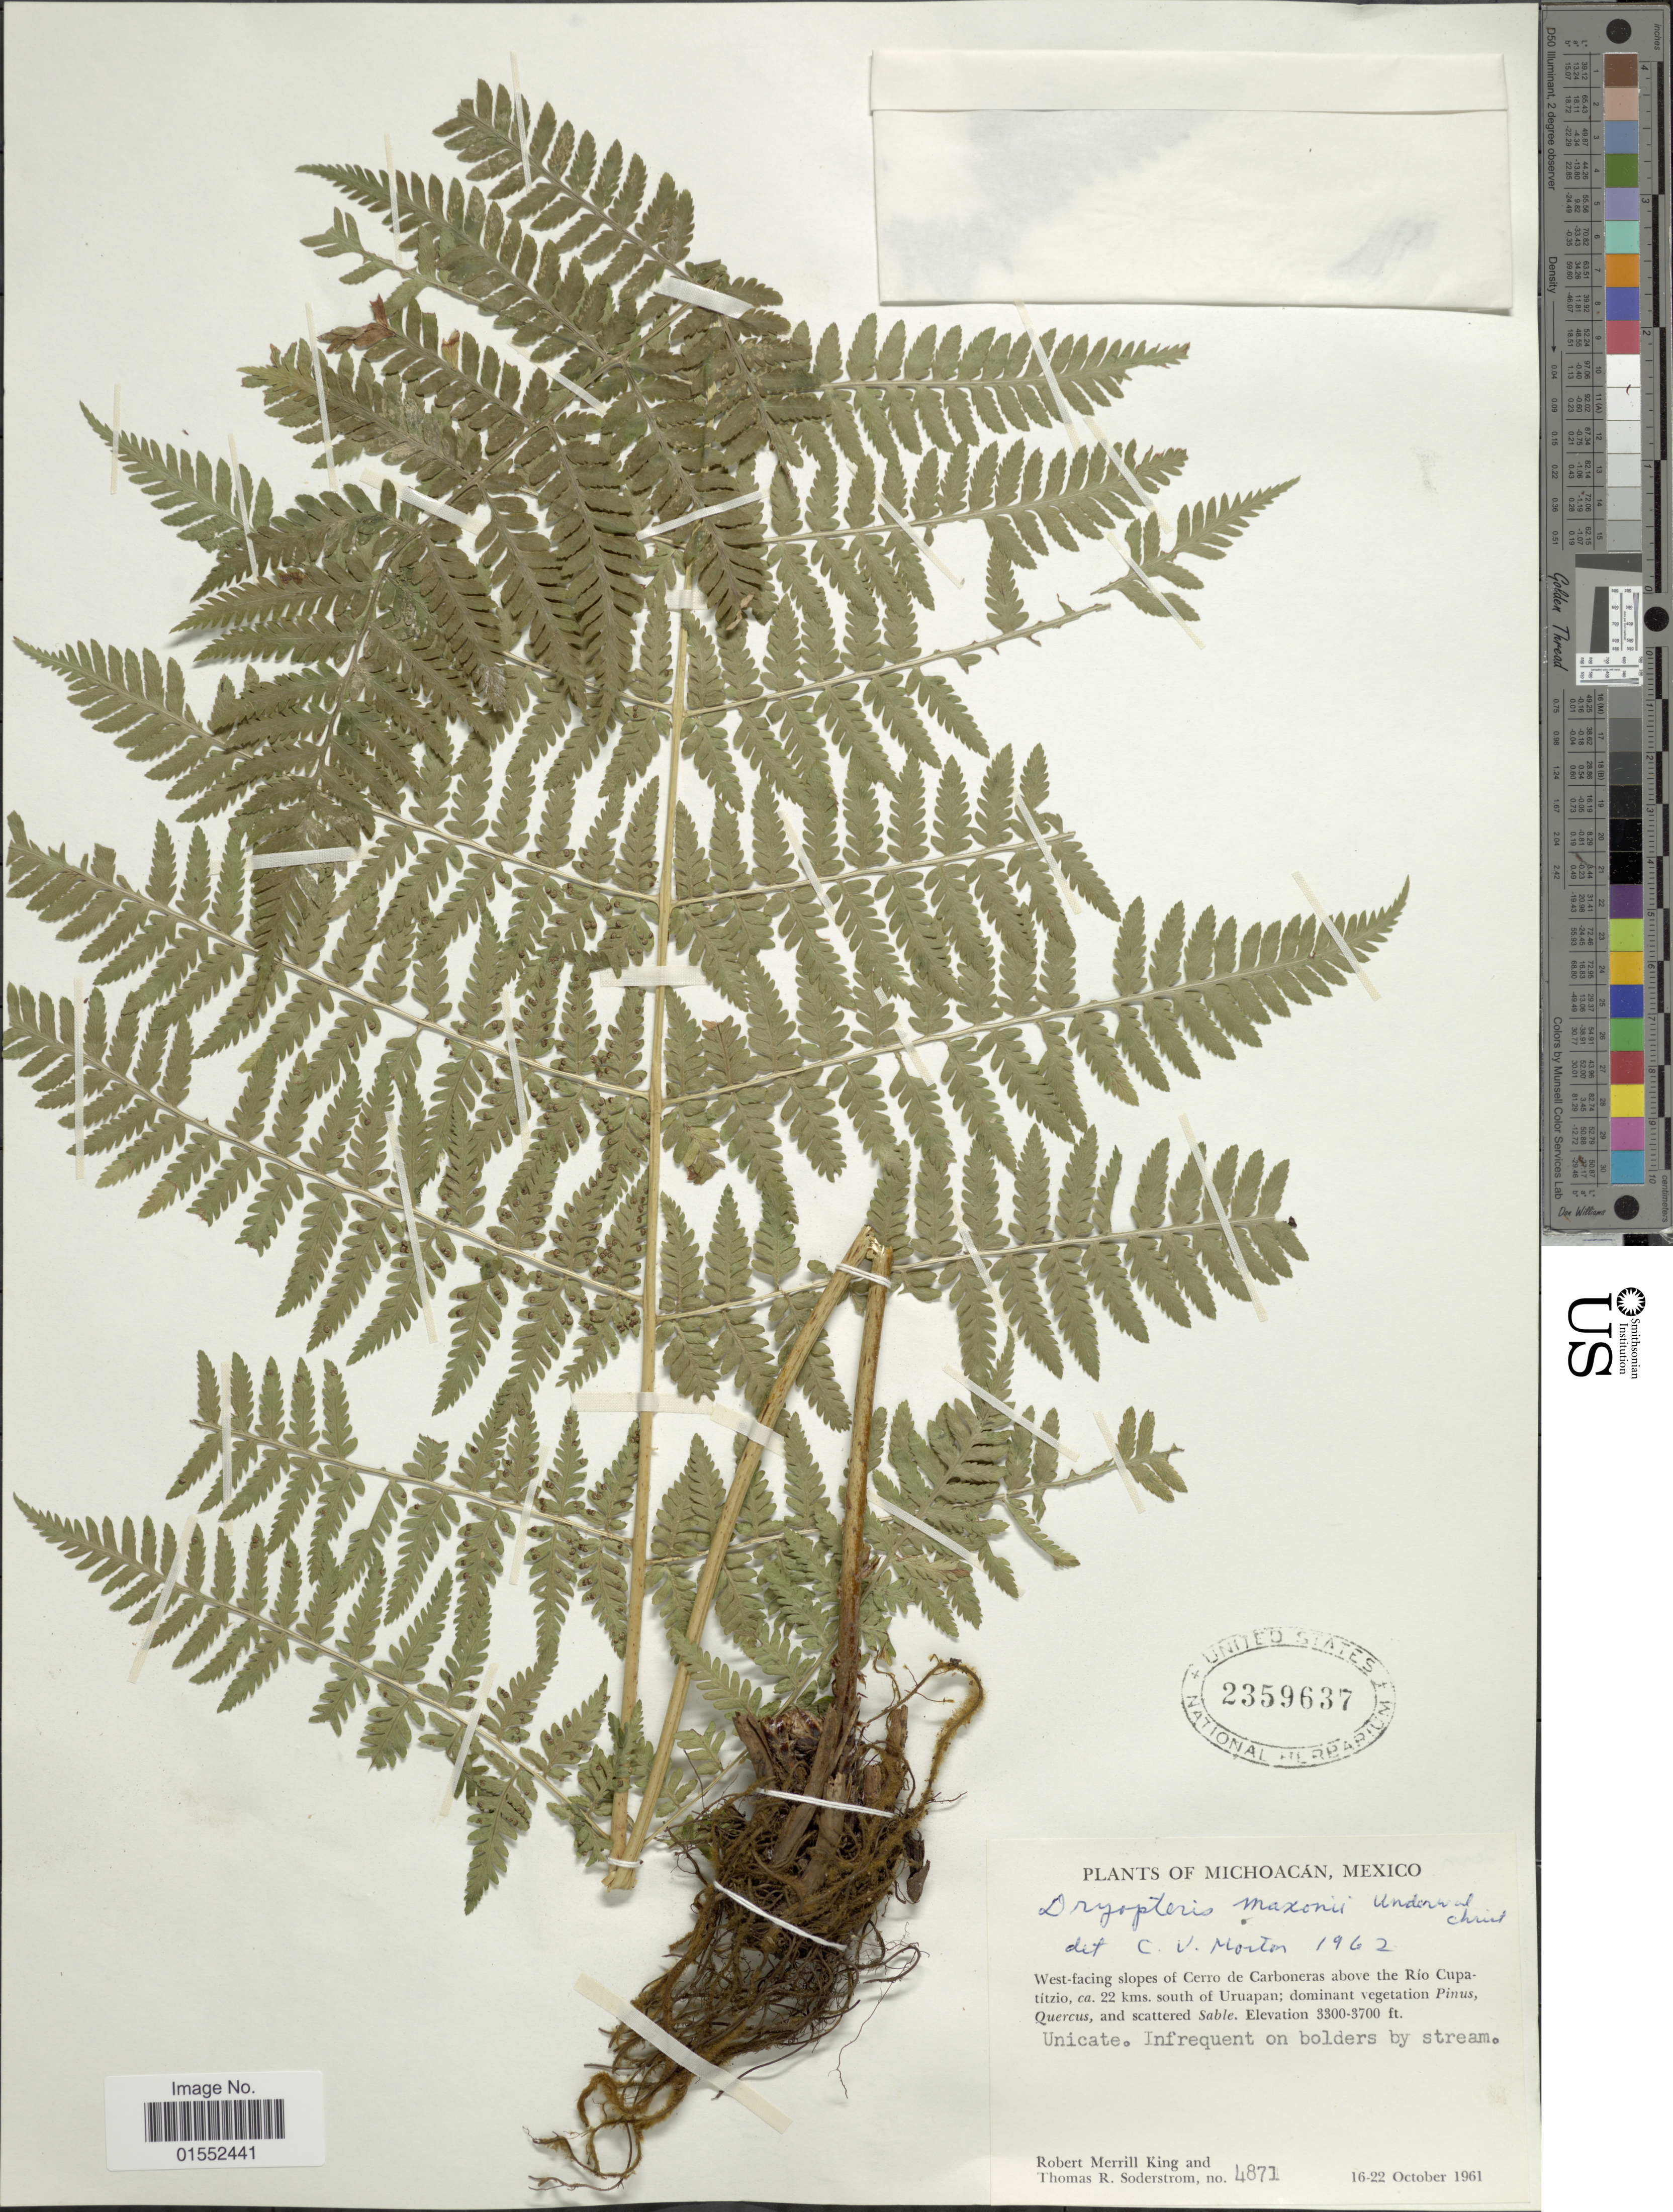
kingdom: Plantae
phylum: Tracheophyta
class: Polypodiopsida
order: Polypodiales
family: Dryopteridaceae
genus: Dryopteris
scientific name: Dryopteris maxonii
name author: Underw. & C. Chr.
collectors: R. M. King & T. R. Soderstrom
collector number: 4871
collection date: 1961-10-16/1961-10-22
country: Mexico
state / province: Michoacán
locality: Michoacan, Mexico. West-facing slopes of Cerro de carboneras above the Rio Cupatitzio, 22 kms. south of Uruapan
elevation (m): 1006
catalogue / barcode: US 2359637